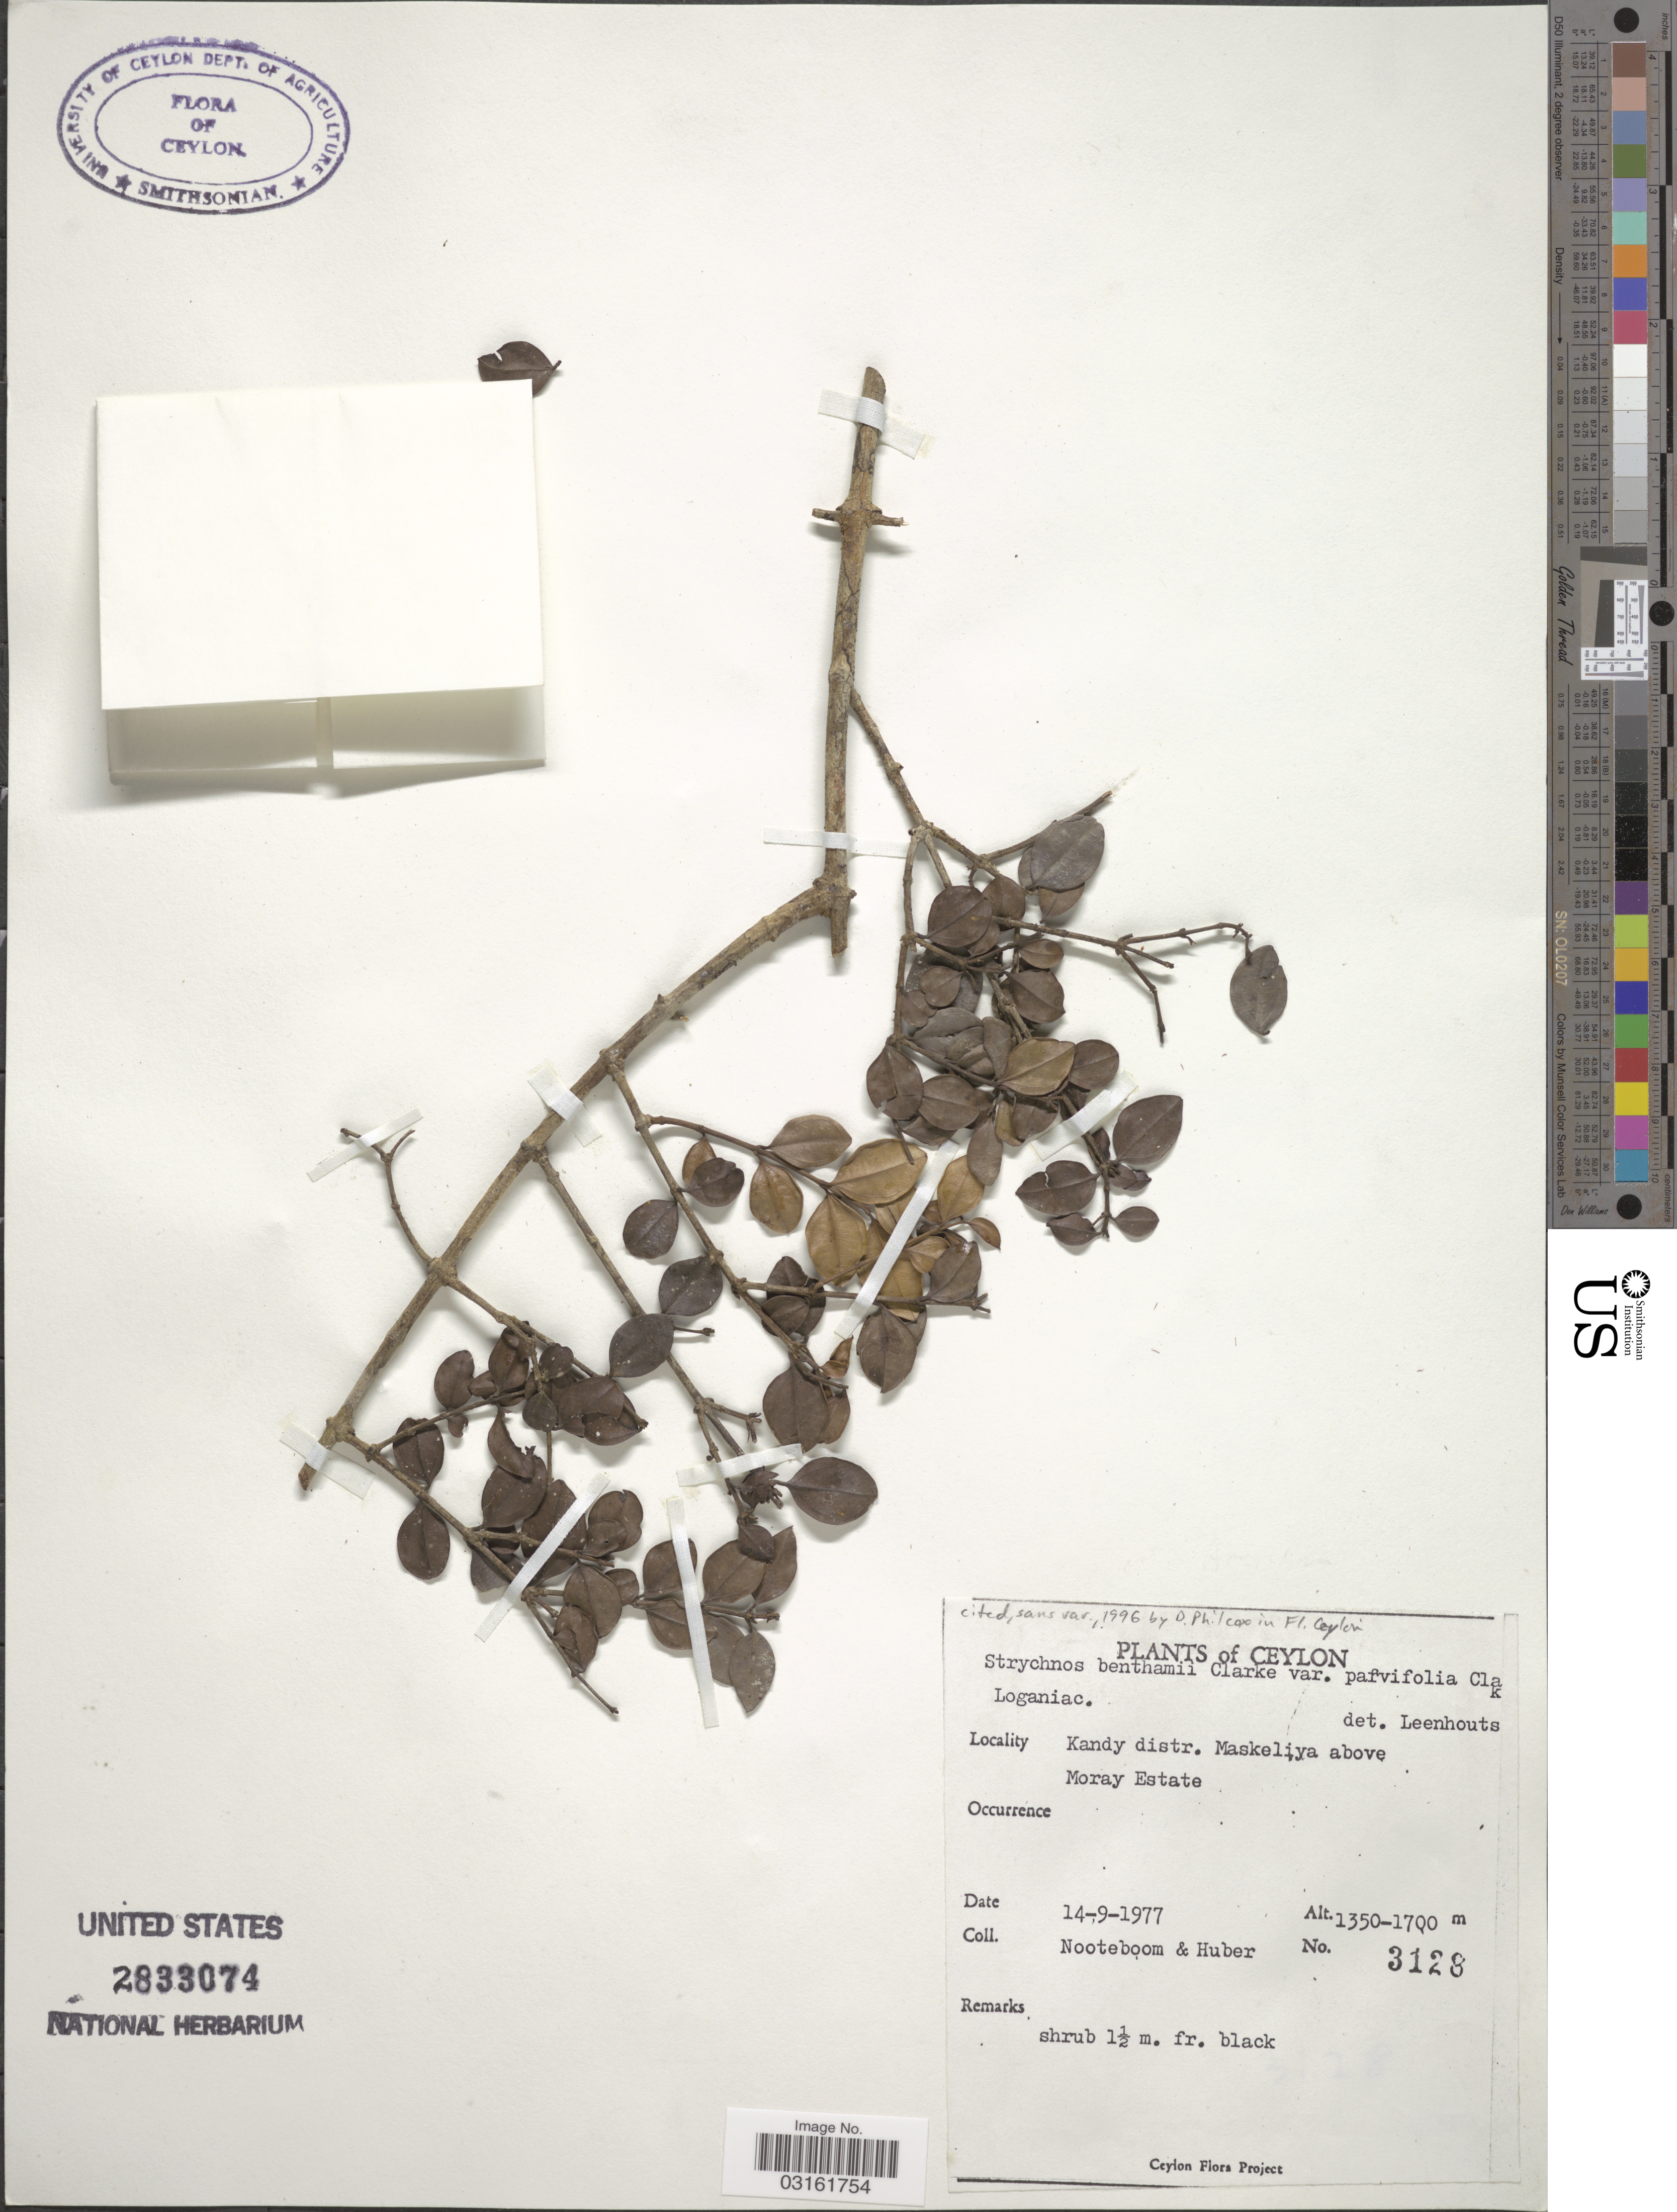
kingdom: Plantae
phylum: Tracheophyta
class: Magnoliopsida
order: Gentianales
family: Loganiaceae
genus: Strychnos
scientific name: Strychnos benthami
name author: C.B. Clarke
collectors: Nooteboom, -- & Huber, --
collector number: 3128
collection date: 1977-09-14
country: Sri Lanka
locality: Ceylon. Kandy distr. Maskeliya above Moray Estate.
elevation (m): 1350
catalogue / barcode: US 2833074